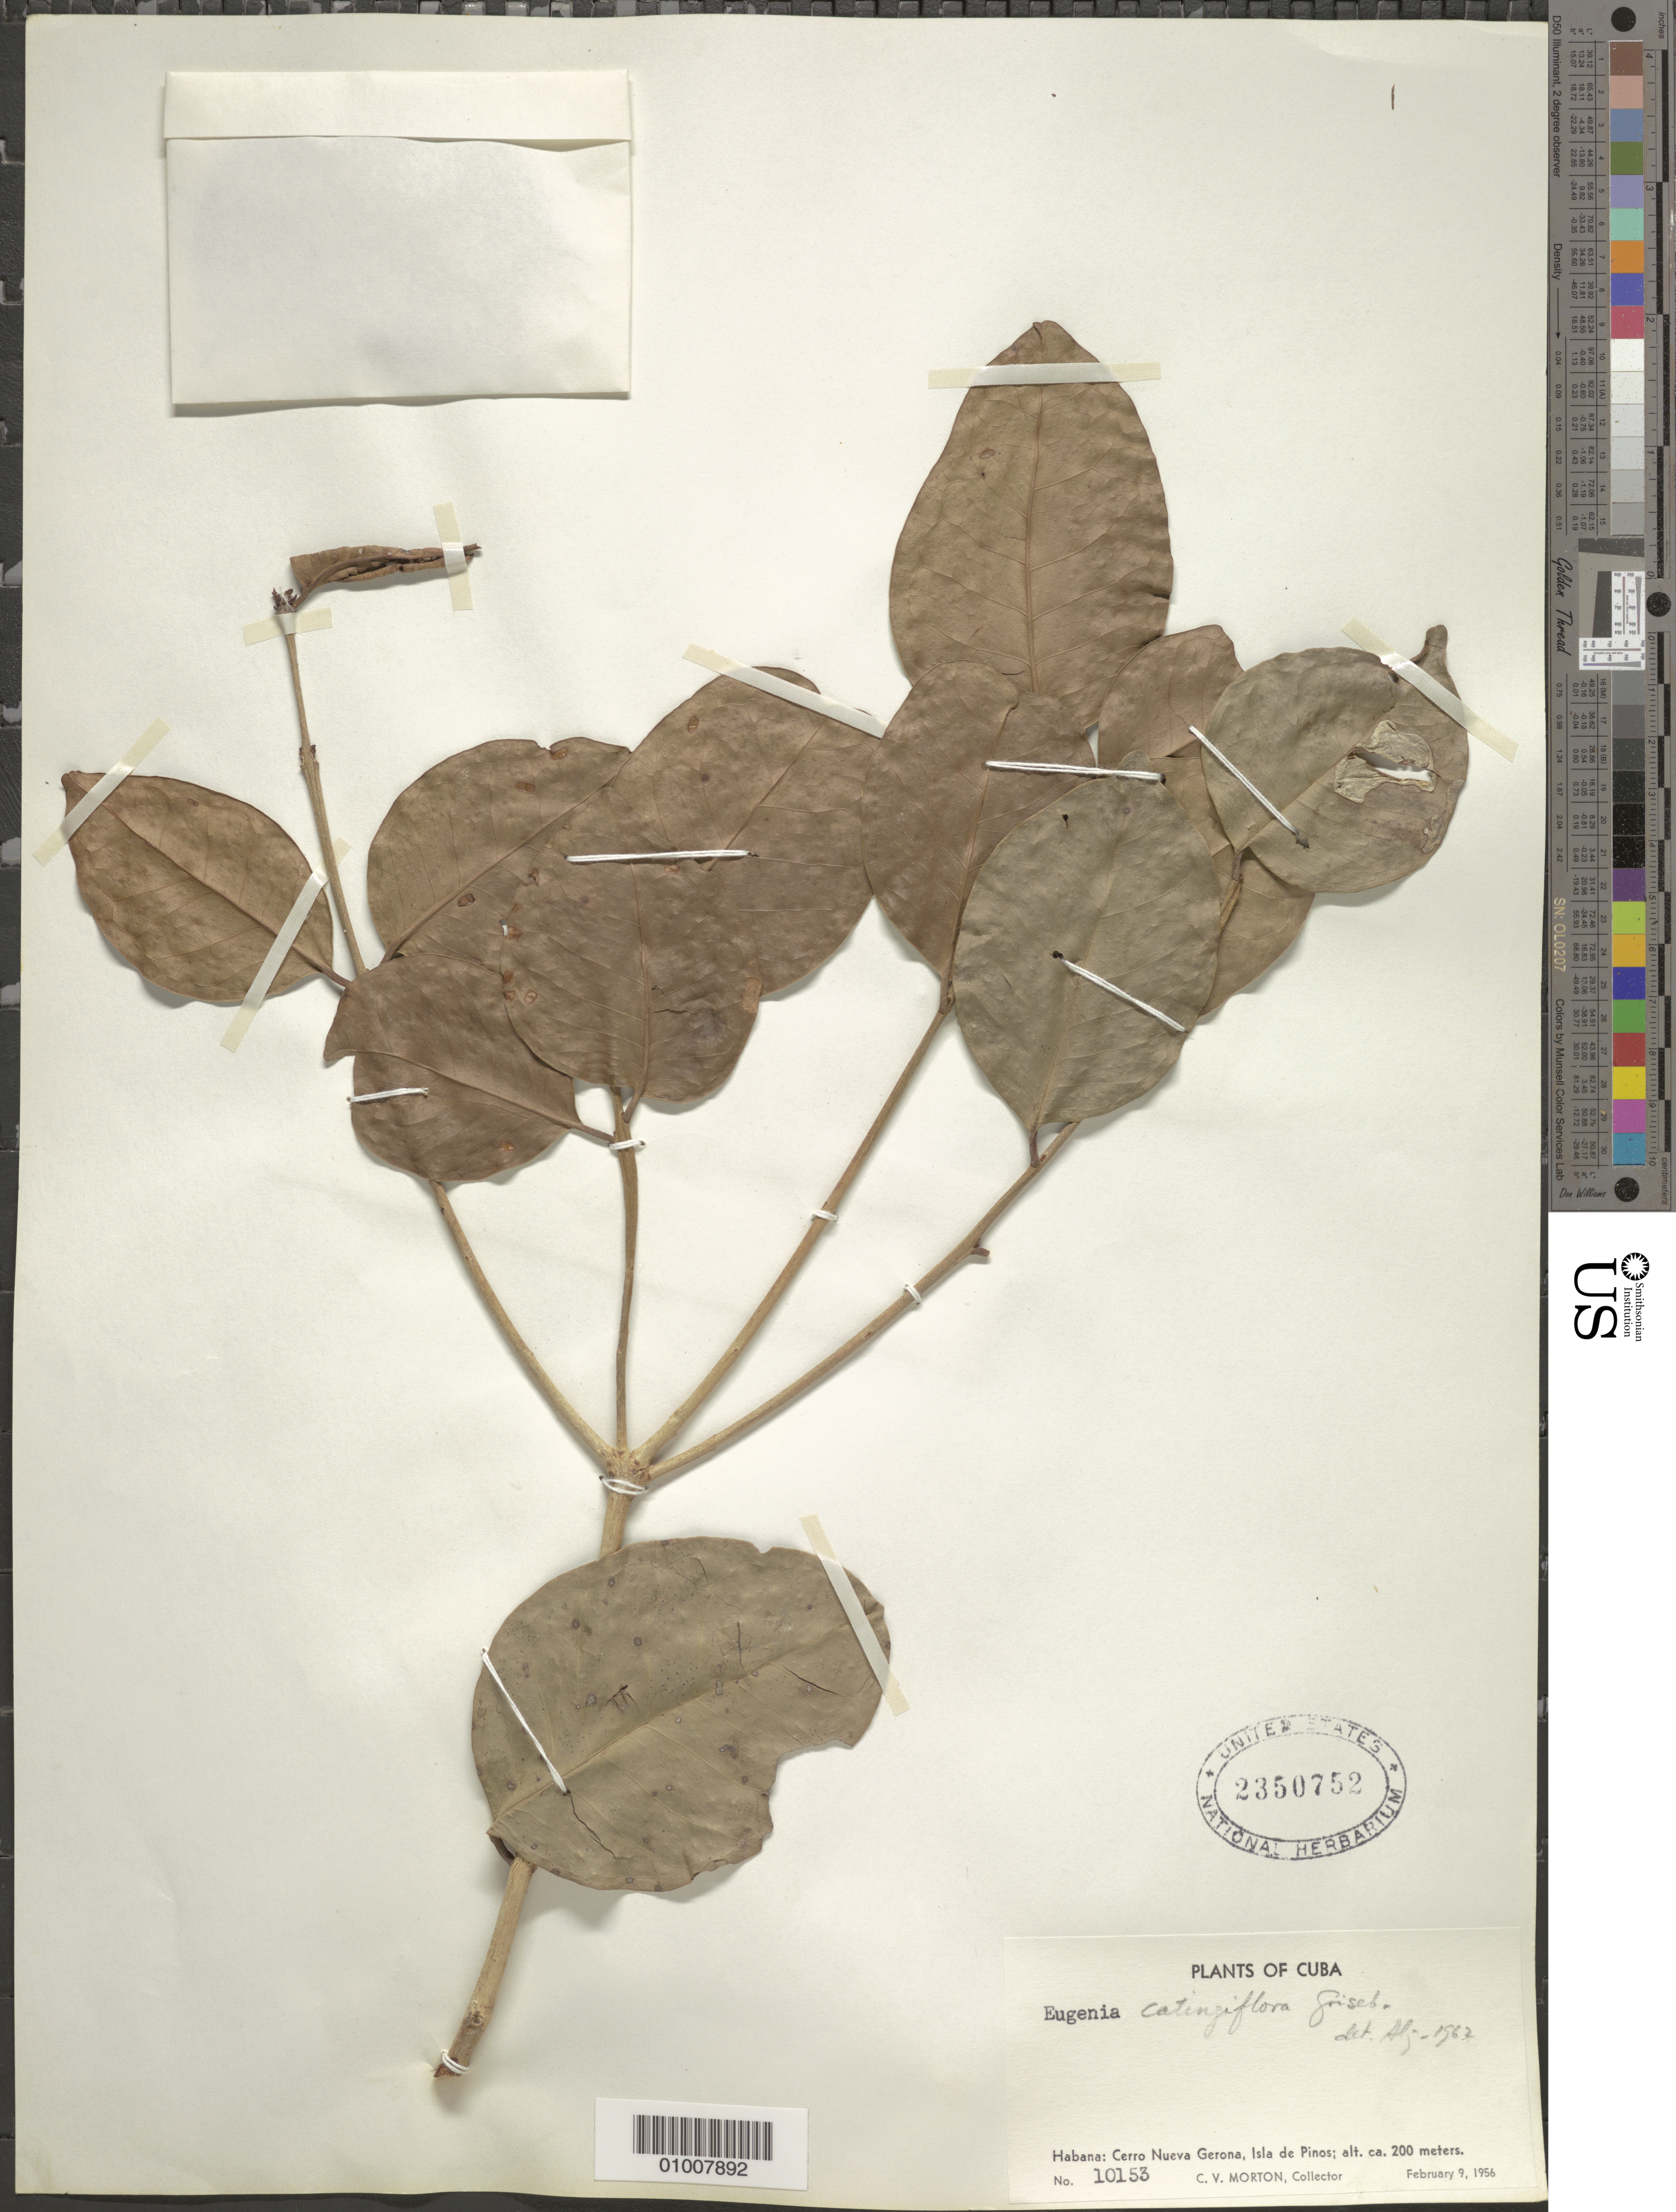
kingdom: Plantae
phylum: Tracheophyta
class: Magnoliopsida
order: Myrtales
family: Myrtaceae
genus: Eugenia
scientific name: Eugenia catingiflora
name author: Griseb.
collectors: C. V. Morton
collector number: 10153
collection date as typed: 09 Feb 1956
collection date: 1956-02-09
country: Cuba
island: Isla de la Juventud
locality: Isle of Pines, Cerro Nueva Gerona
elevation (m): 200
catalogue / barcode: US 2350752